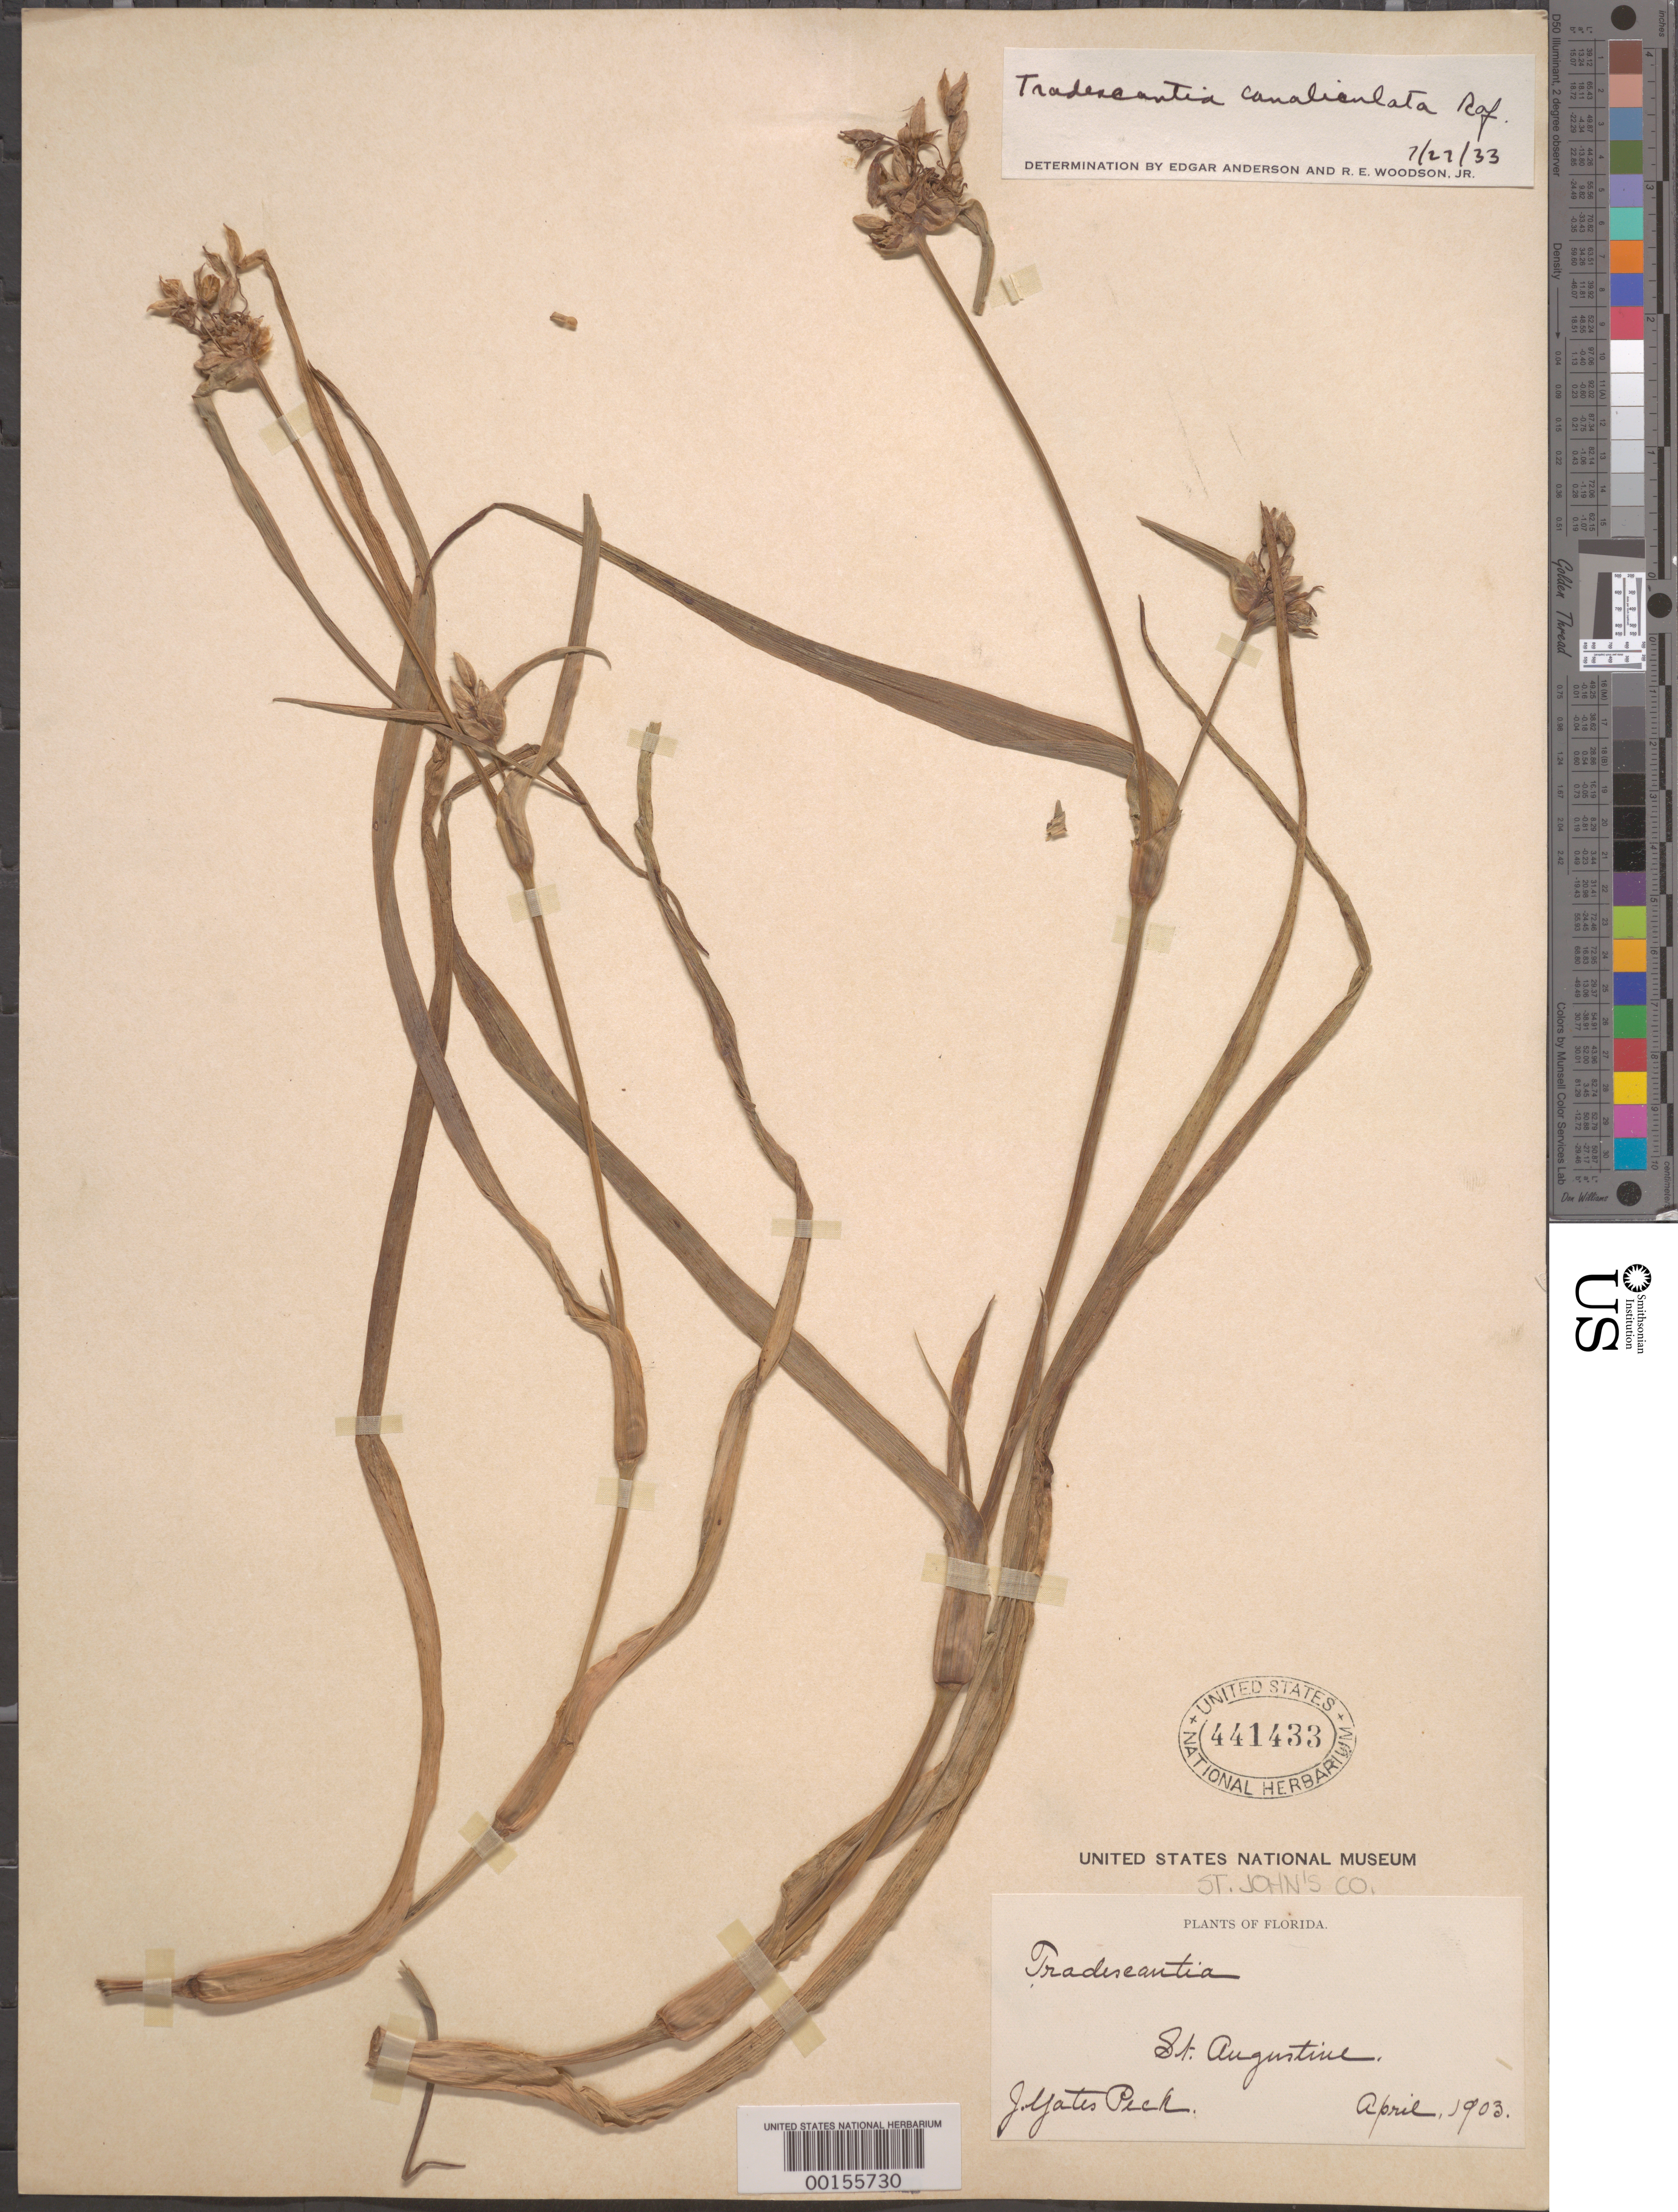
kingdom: Plantae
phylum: Tracheophyta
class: Liliopsida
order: Commelinales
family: Commelinaceae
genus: Tradescantia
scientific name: Tradescantia ohiensis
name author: Raf.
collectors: J. Peck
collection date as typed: Apr 1903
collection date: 1903-04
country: United States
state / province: Florida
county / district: Saint Johns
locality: St. augustine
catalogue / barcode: US 441433